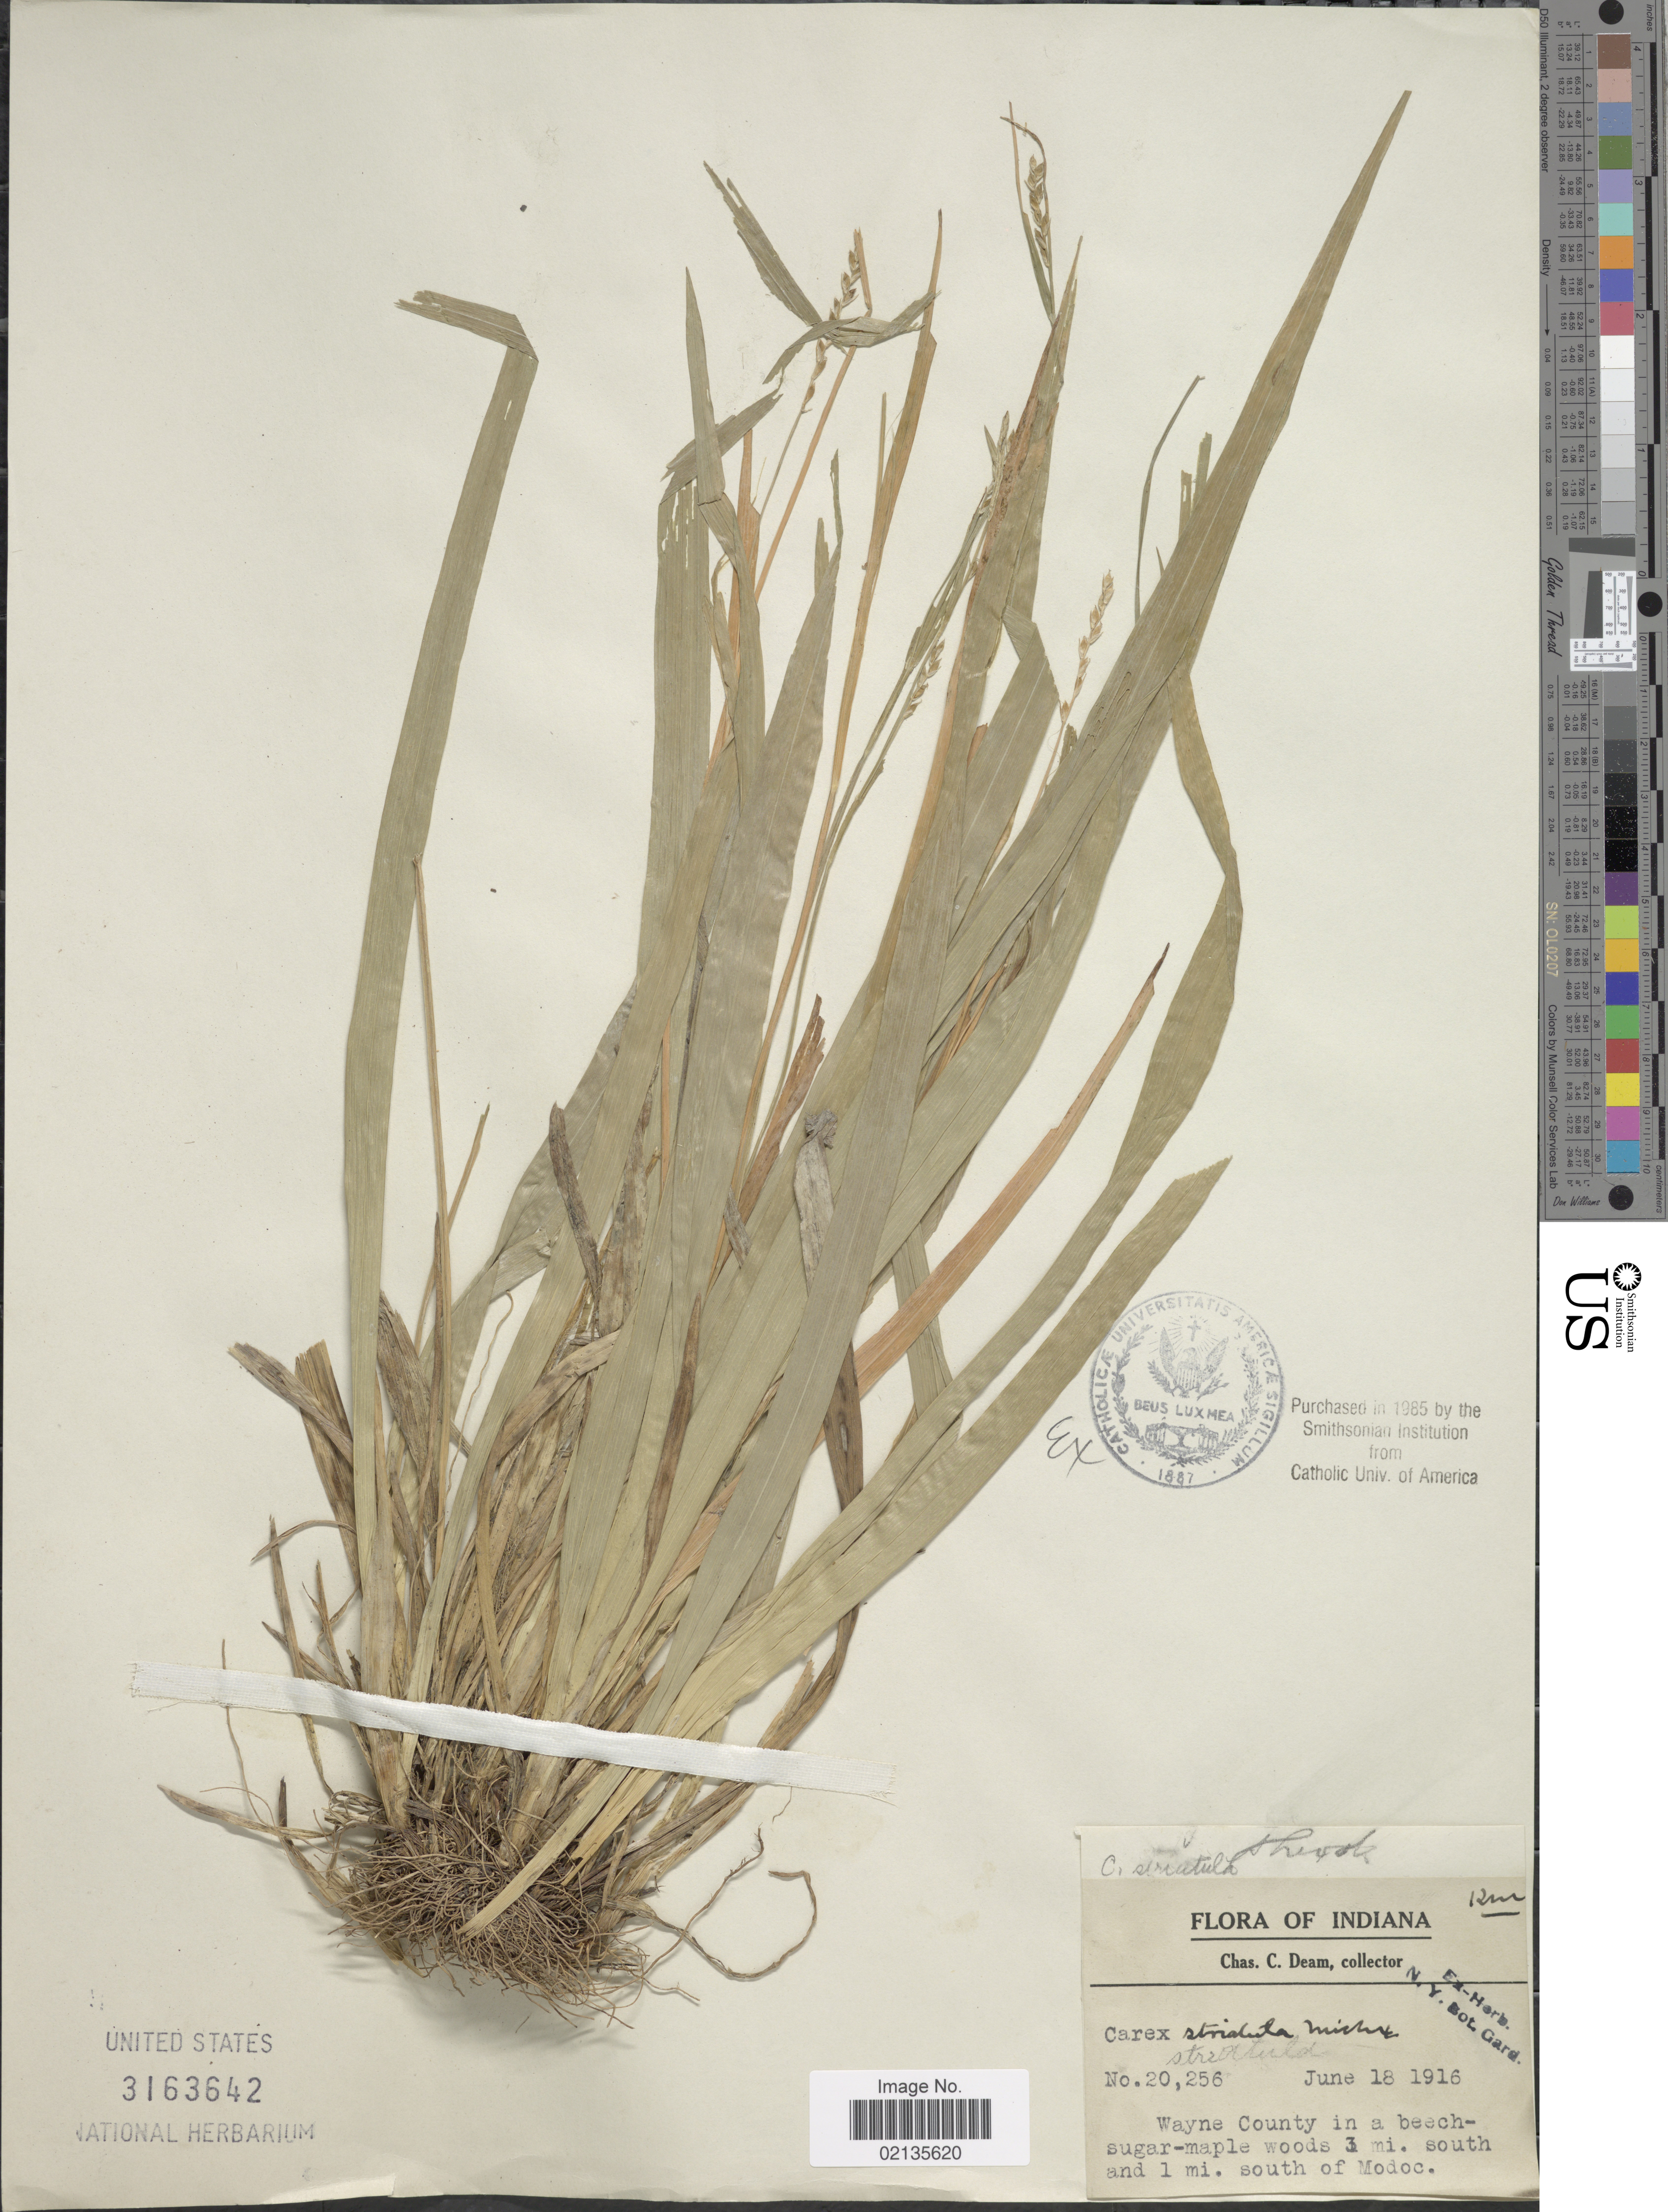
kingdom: Plantae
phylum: Tracheophyta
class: Liliopsida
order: Poales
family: Cyperaceae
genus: Carex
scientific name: Carex striatula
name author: Michx.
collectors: C. C. Deam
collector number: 20256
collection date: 1916-06-18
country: United States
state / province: Idaho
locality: Wayne County in a beech-sugar-maple woods 3 mi. south and 1 mi. south of Modoc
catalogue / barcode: US 3163642